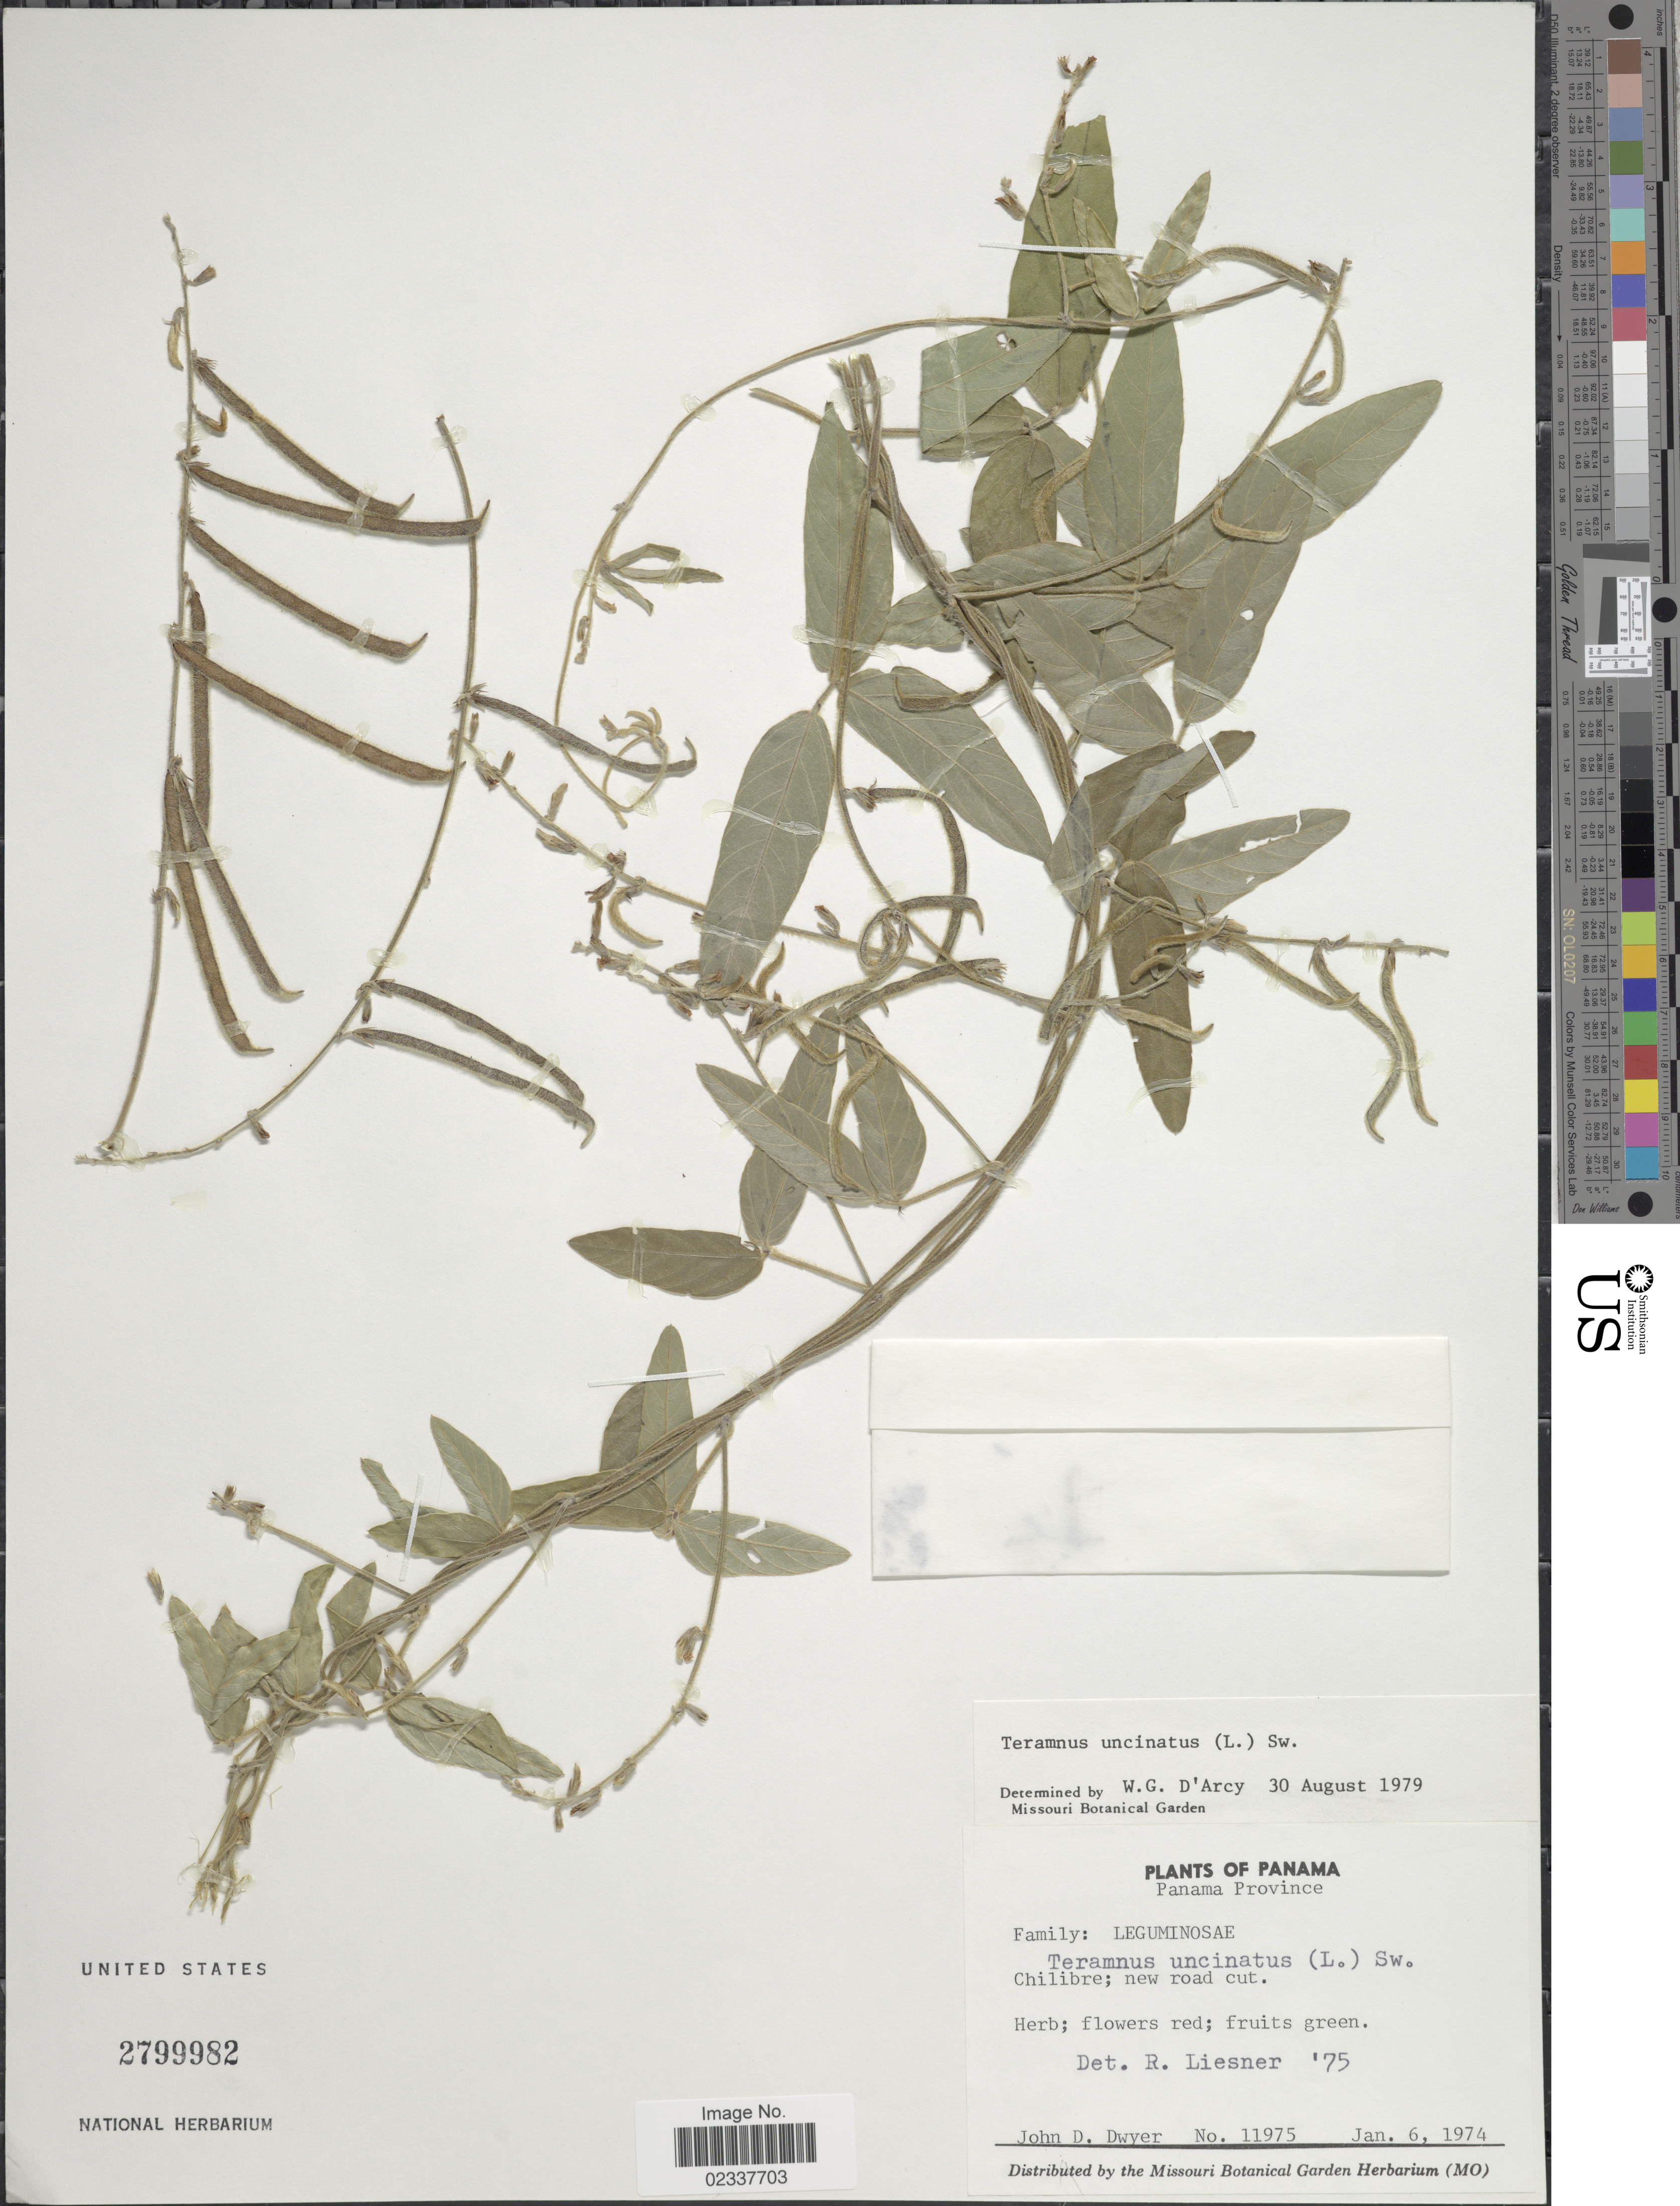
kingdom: Plantae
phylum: Tracheophyta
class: Magnoliopsida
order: Fabales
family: Fabaceae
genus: Teramnus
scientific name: Teramnus uncinatus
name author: (L.) Sw.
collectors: J. D. Dwyer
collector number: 11975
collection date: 1974-01-06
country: Panama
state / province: Panamá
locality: Chilibre, new road cut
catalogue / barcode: US 2799982